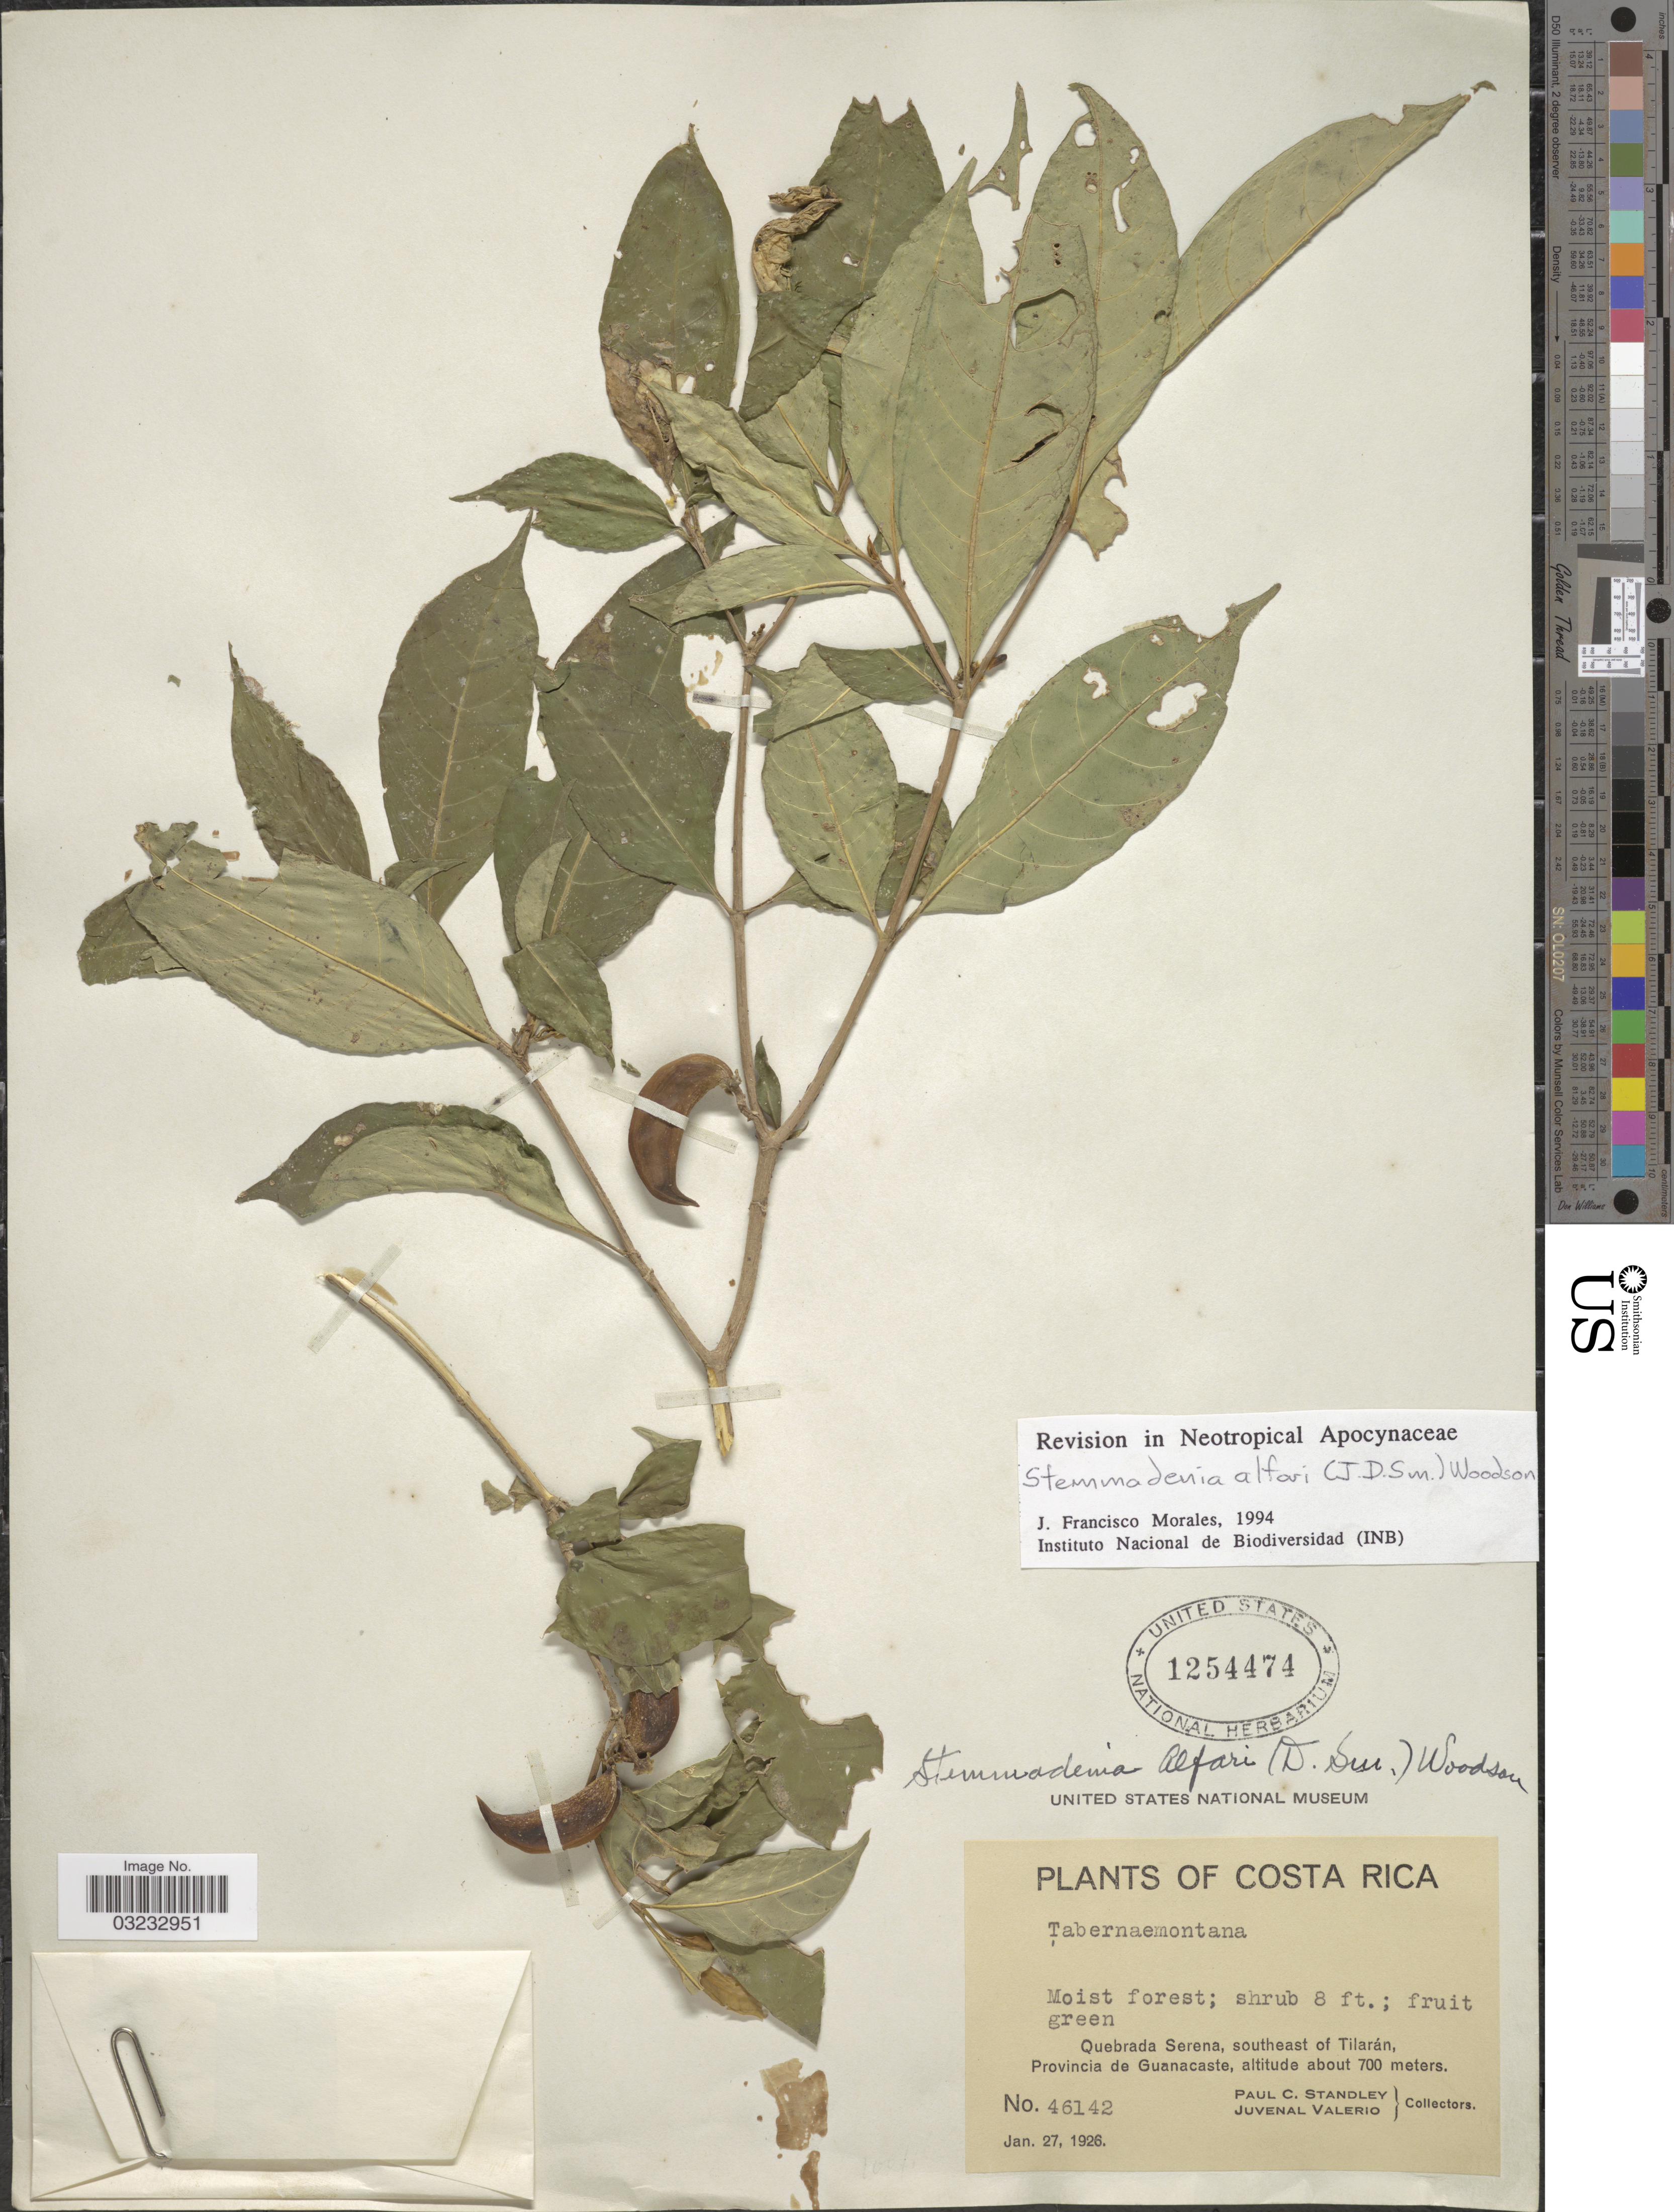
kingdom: Plantae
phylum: Tracheophyta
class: Magnoliopsida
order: Gentianales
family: Apocynaceae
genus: Stemmadenia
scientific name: Stemmadenia alfaroi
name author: (Donn. Sm.) Woodson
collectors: P. C. Standley & J. Valerio R.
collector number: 46142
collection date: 1926-01-27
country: Costa Rica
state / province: Guanacaste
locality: Quebrada Serena, southeast of Tilarán, Provincia de Guanacaste.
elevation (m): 700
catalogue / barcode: US 1254474